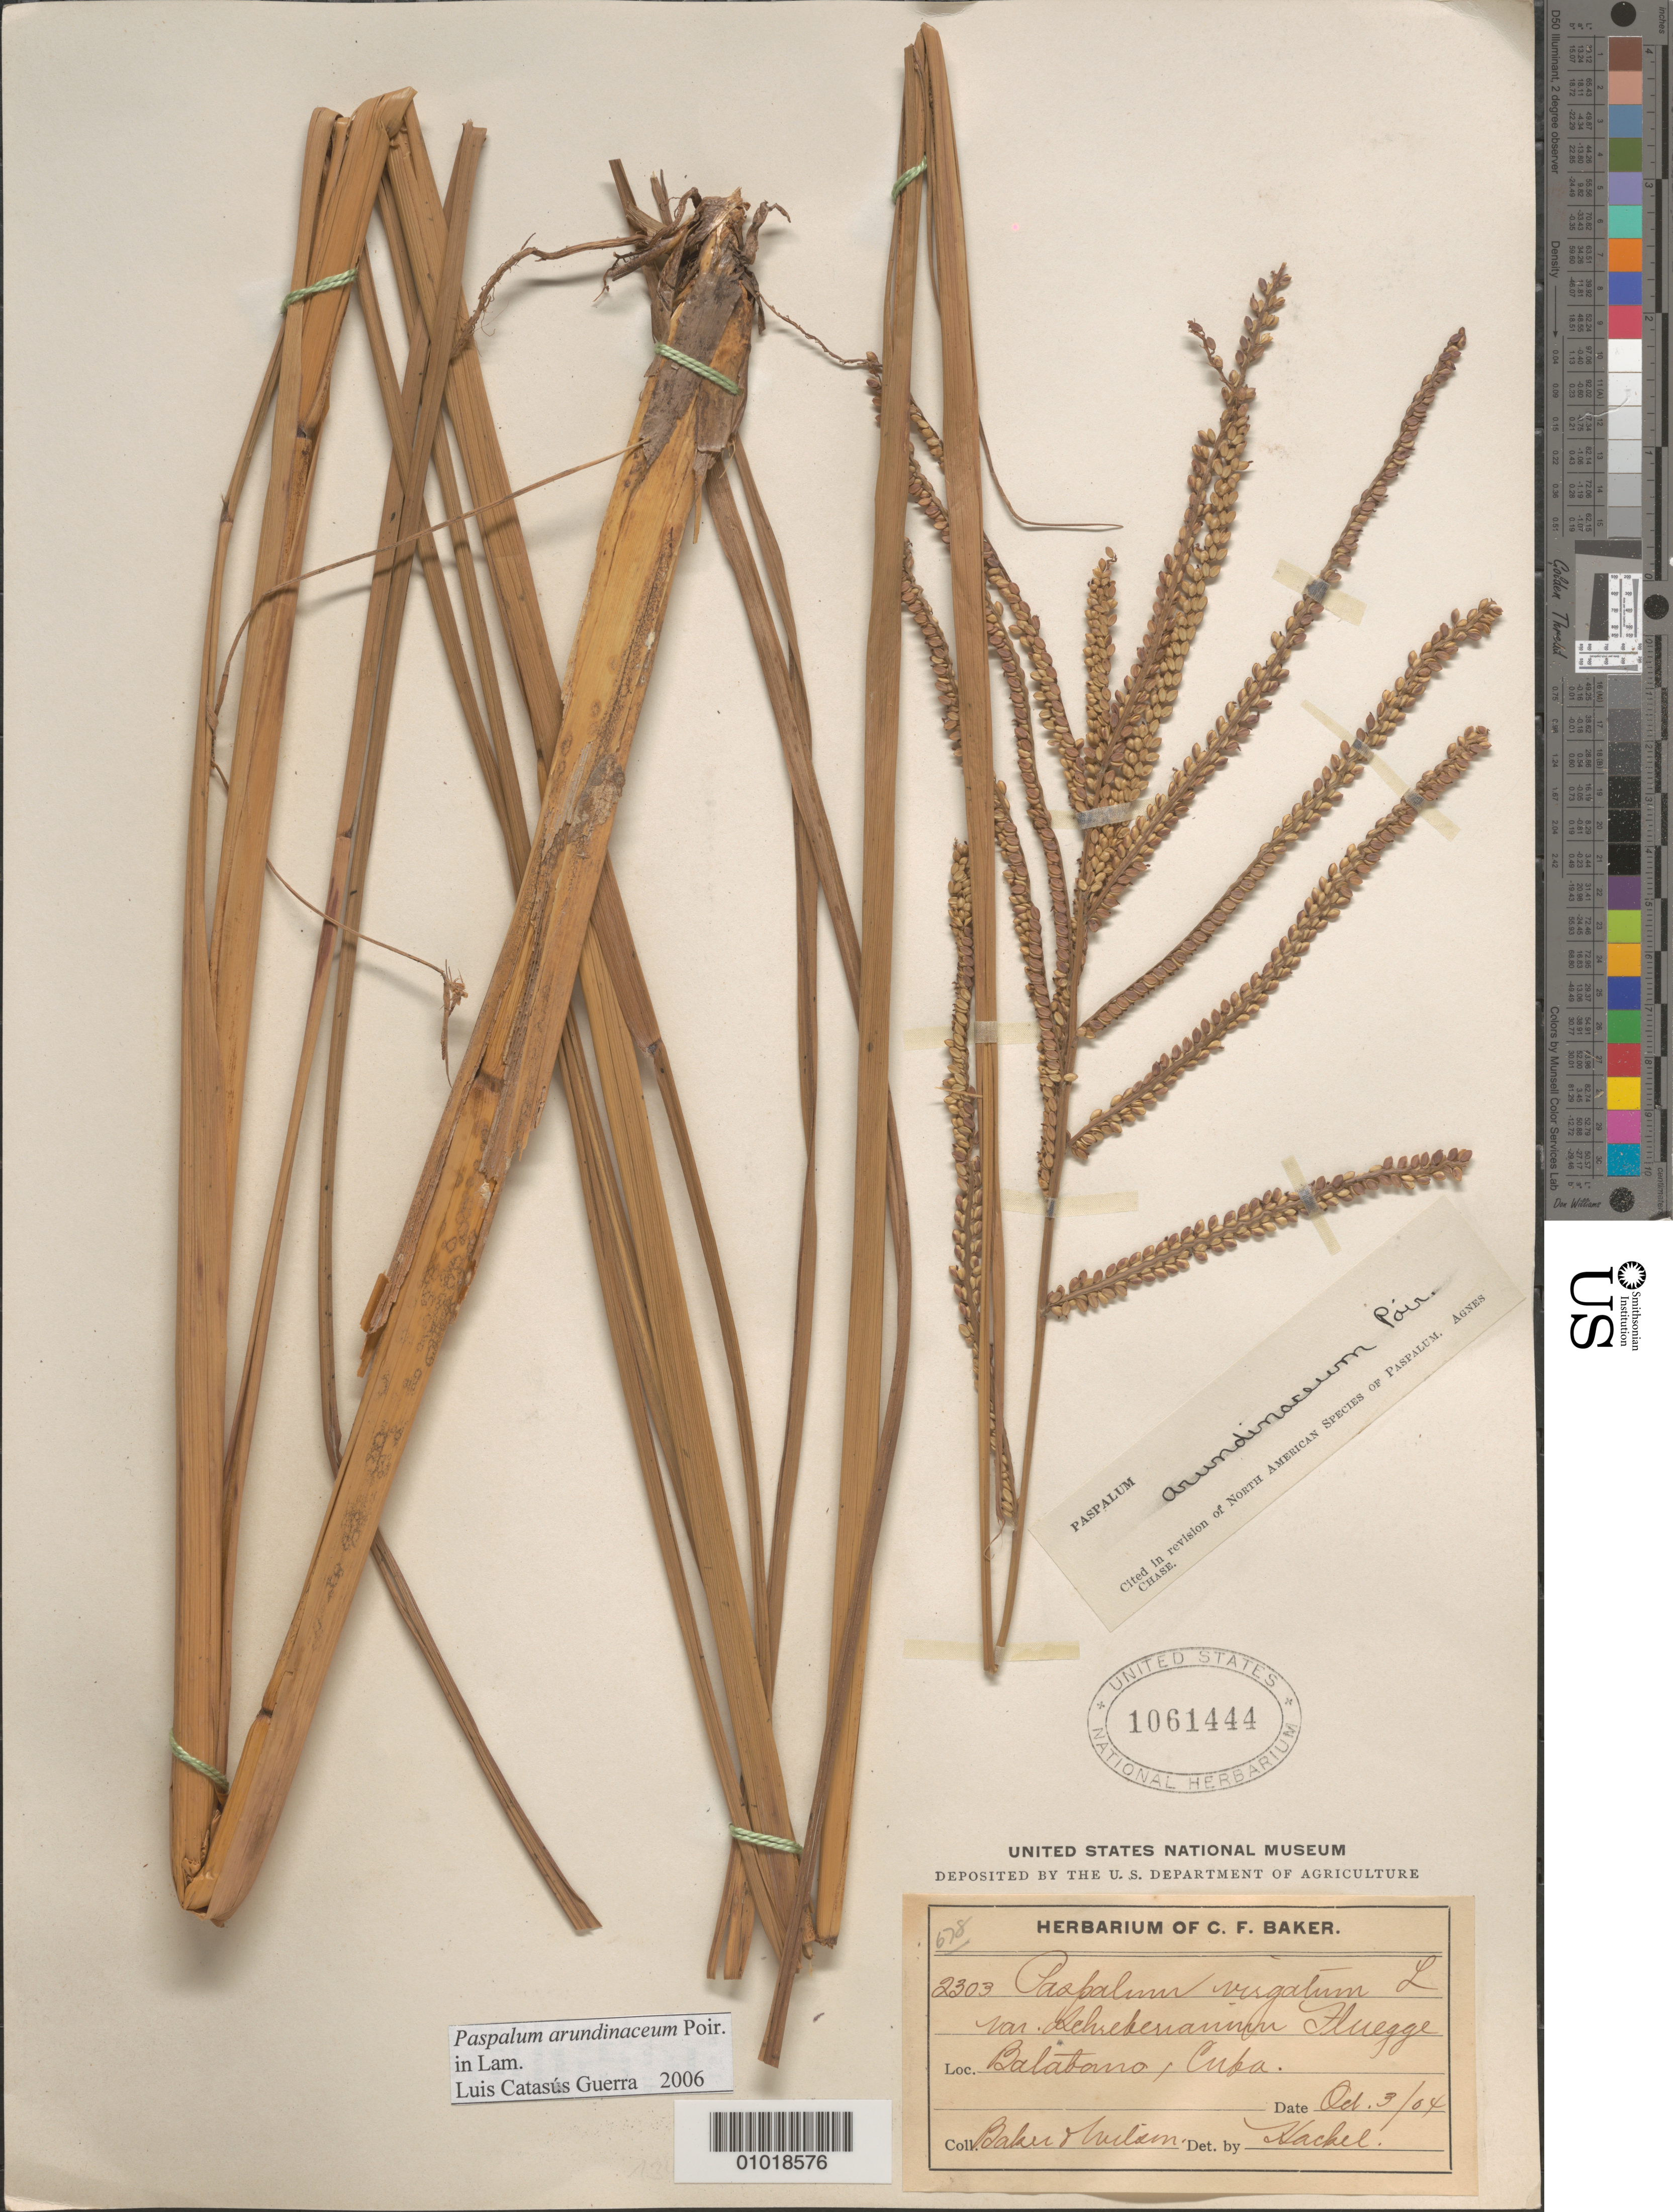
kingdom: Plantae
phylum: Tracheophyta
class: Liliopsida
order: Poales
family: Poaceae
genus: Paspalum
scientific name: Paspalum arundinaceum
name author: Poir.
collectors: M. Thulin & -- Baker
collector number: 2303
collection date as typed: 03 Sep 1904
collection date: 1904-09-03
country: Cuba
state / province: La Habana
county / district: Municipio Mayabeque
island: Cuba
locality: Batabanó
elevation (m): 5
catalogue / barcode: US 1061444